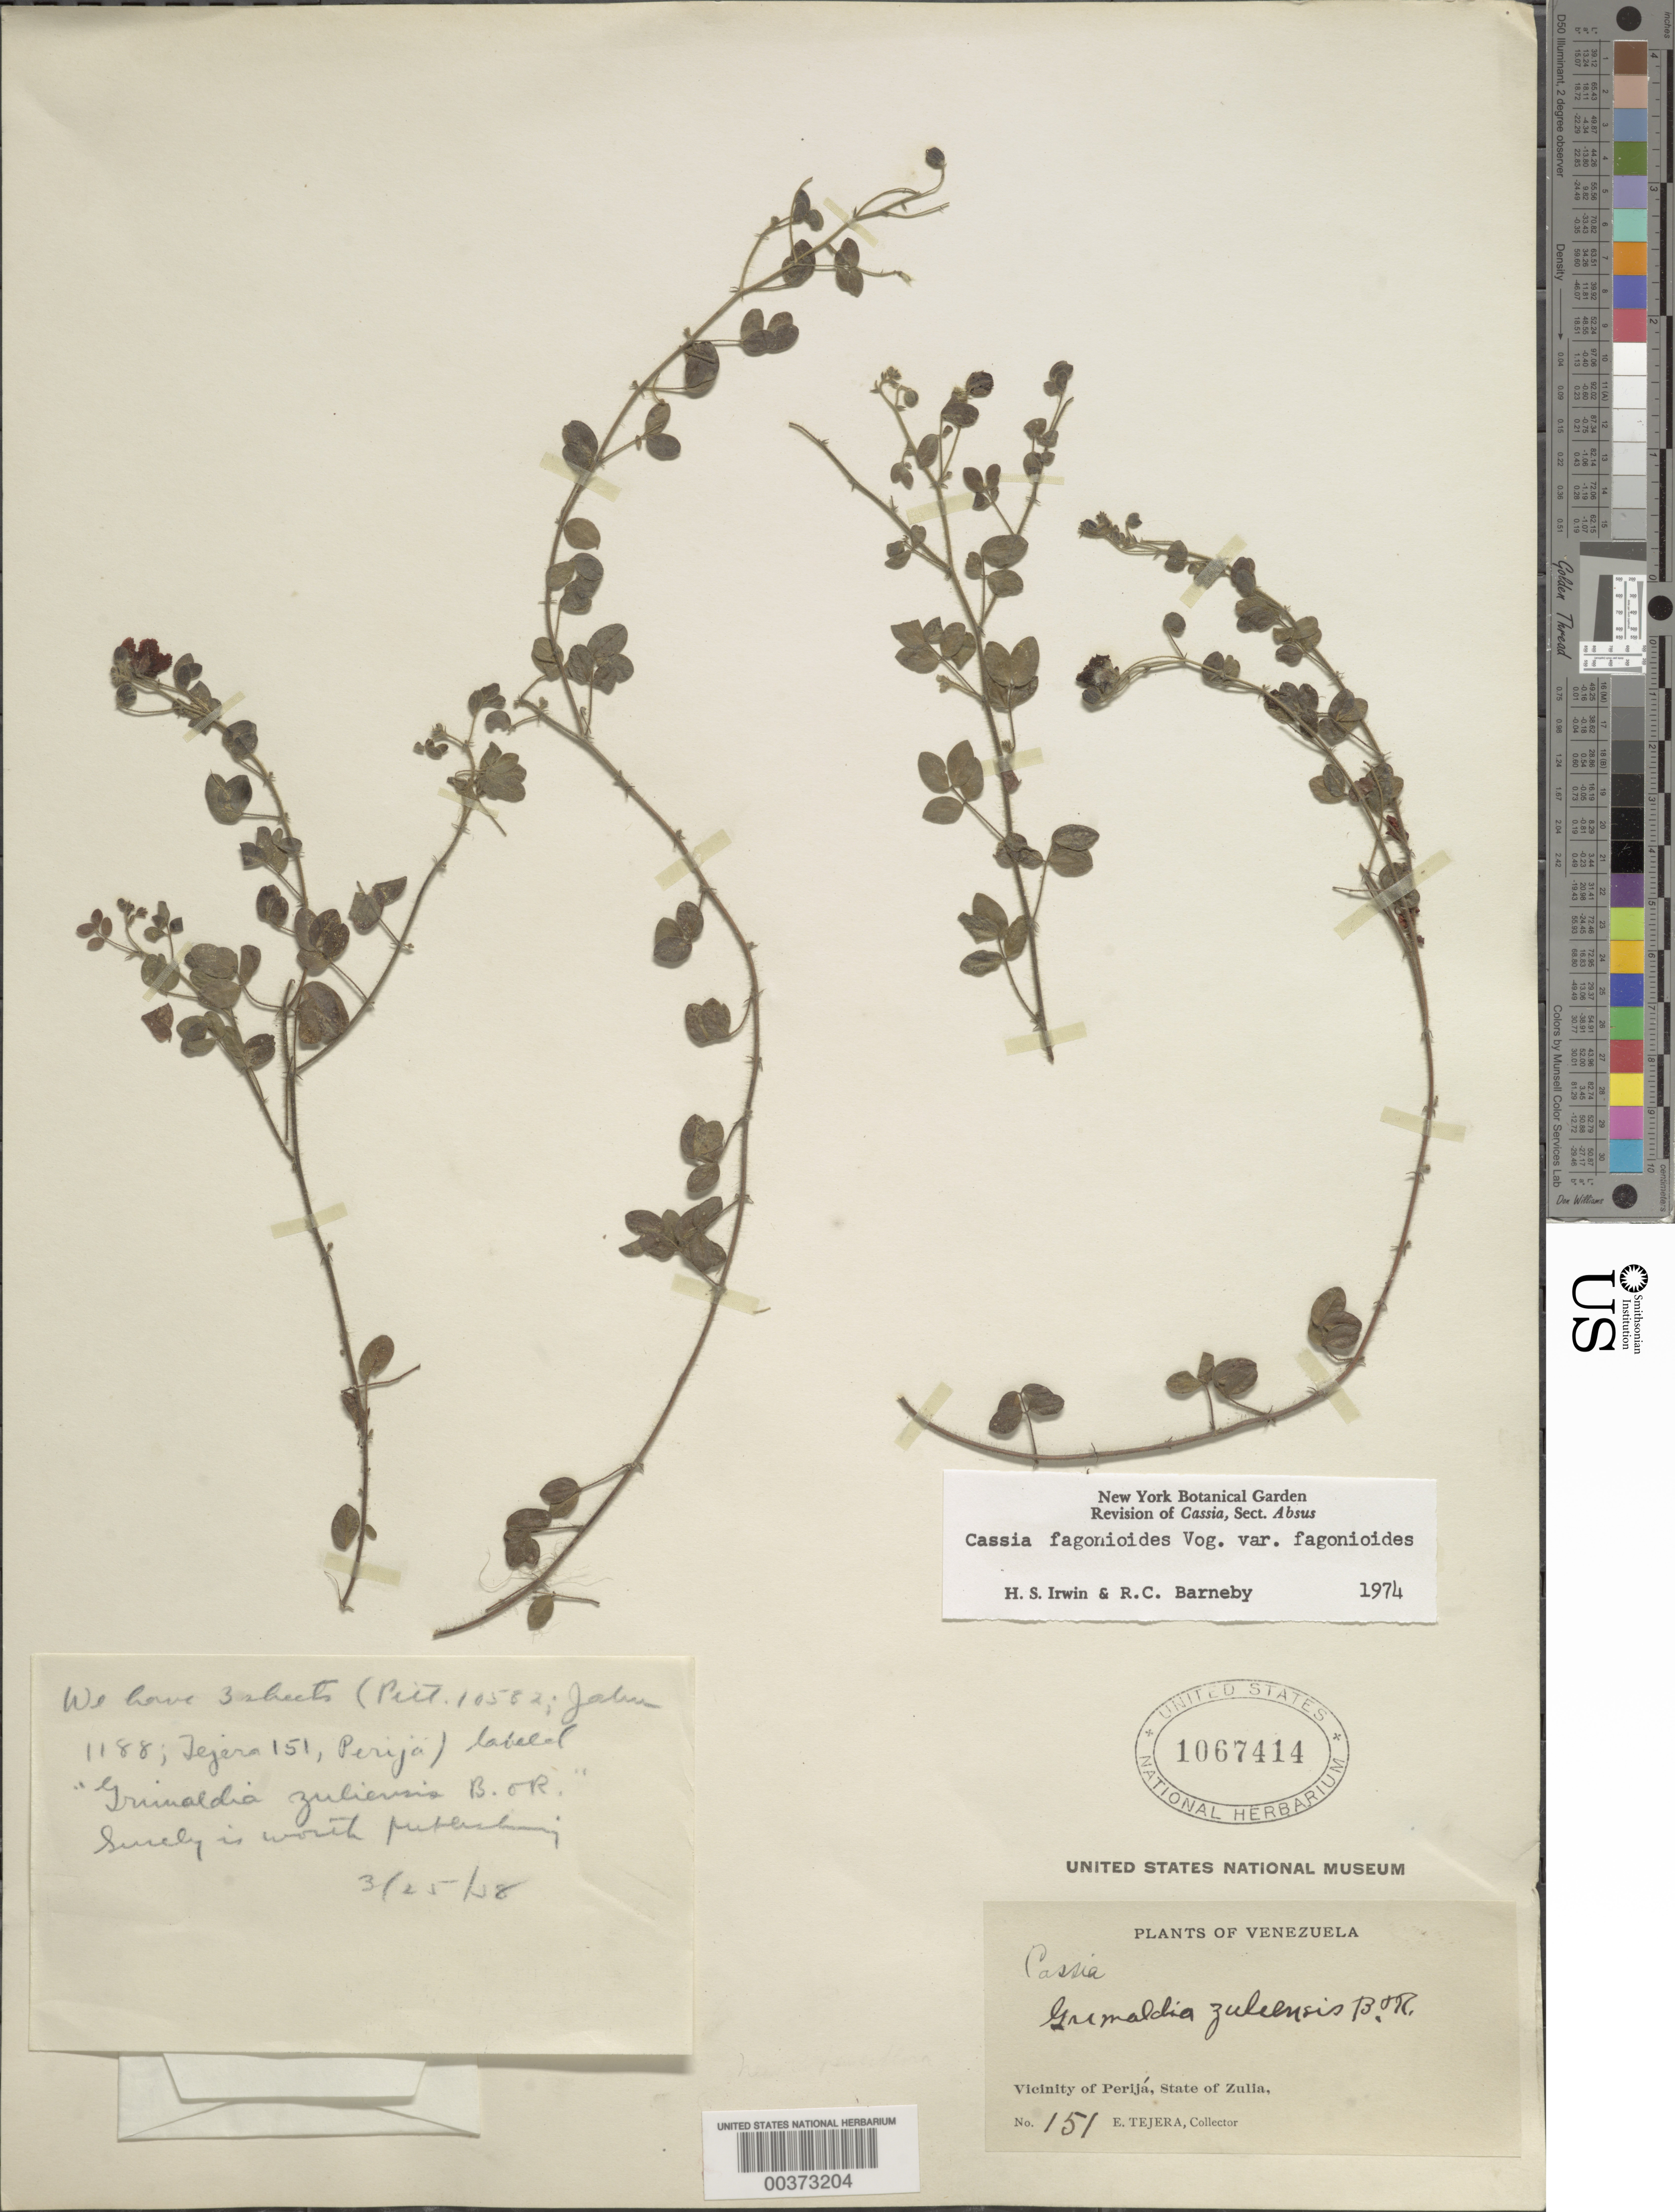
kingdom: Plantae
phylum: Tracheophyta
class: Magnoliopsida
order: Fabales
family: Fabaceae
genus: Chamaecrista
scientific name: Chamaecrista fagonioides var. fagonioides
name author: (Vogel) H.S. Irwin & Barneby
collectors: E. Tejera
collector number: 151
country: Venezuela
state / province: Zulia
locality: Vicinity of perija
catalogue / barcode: US 1067414